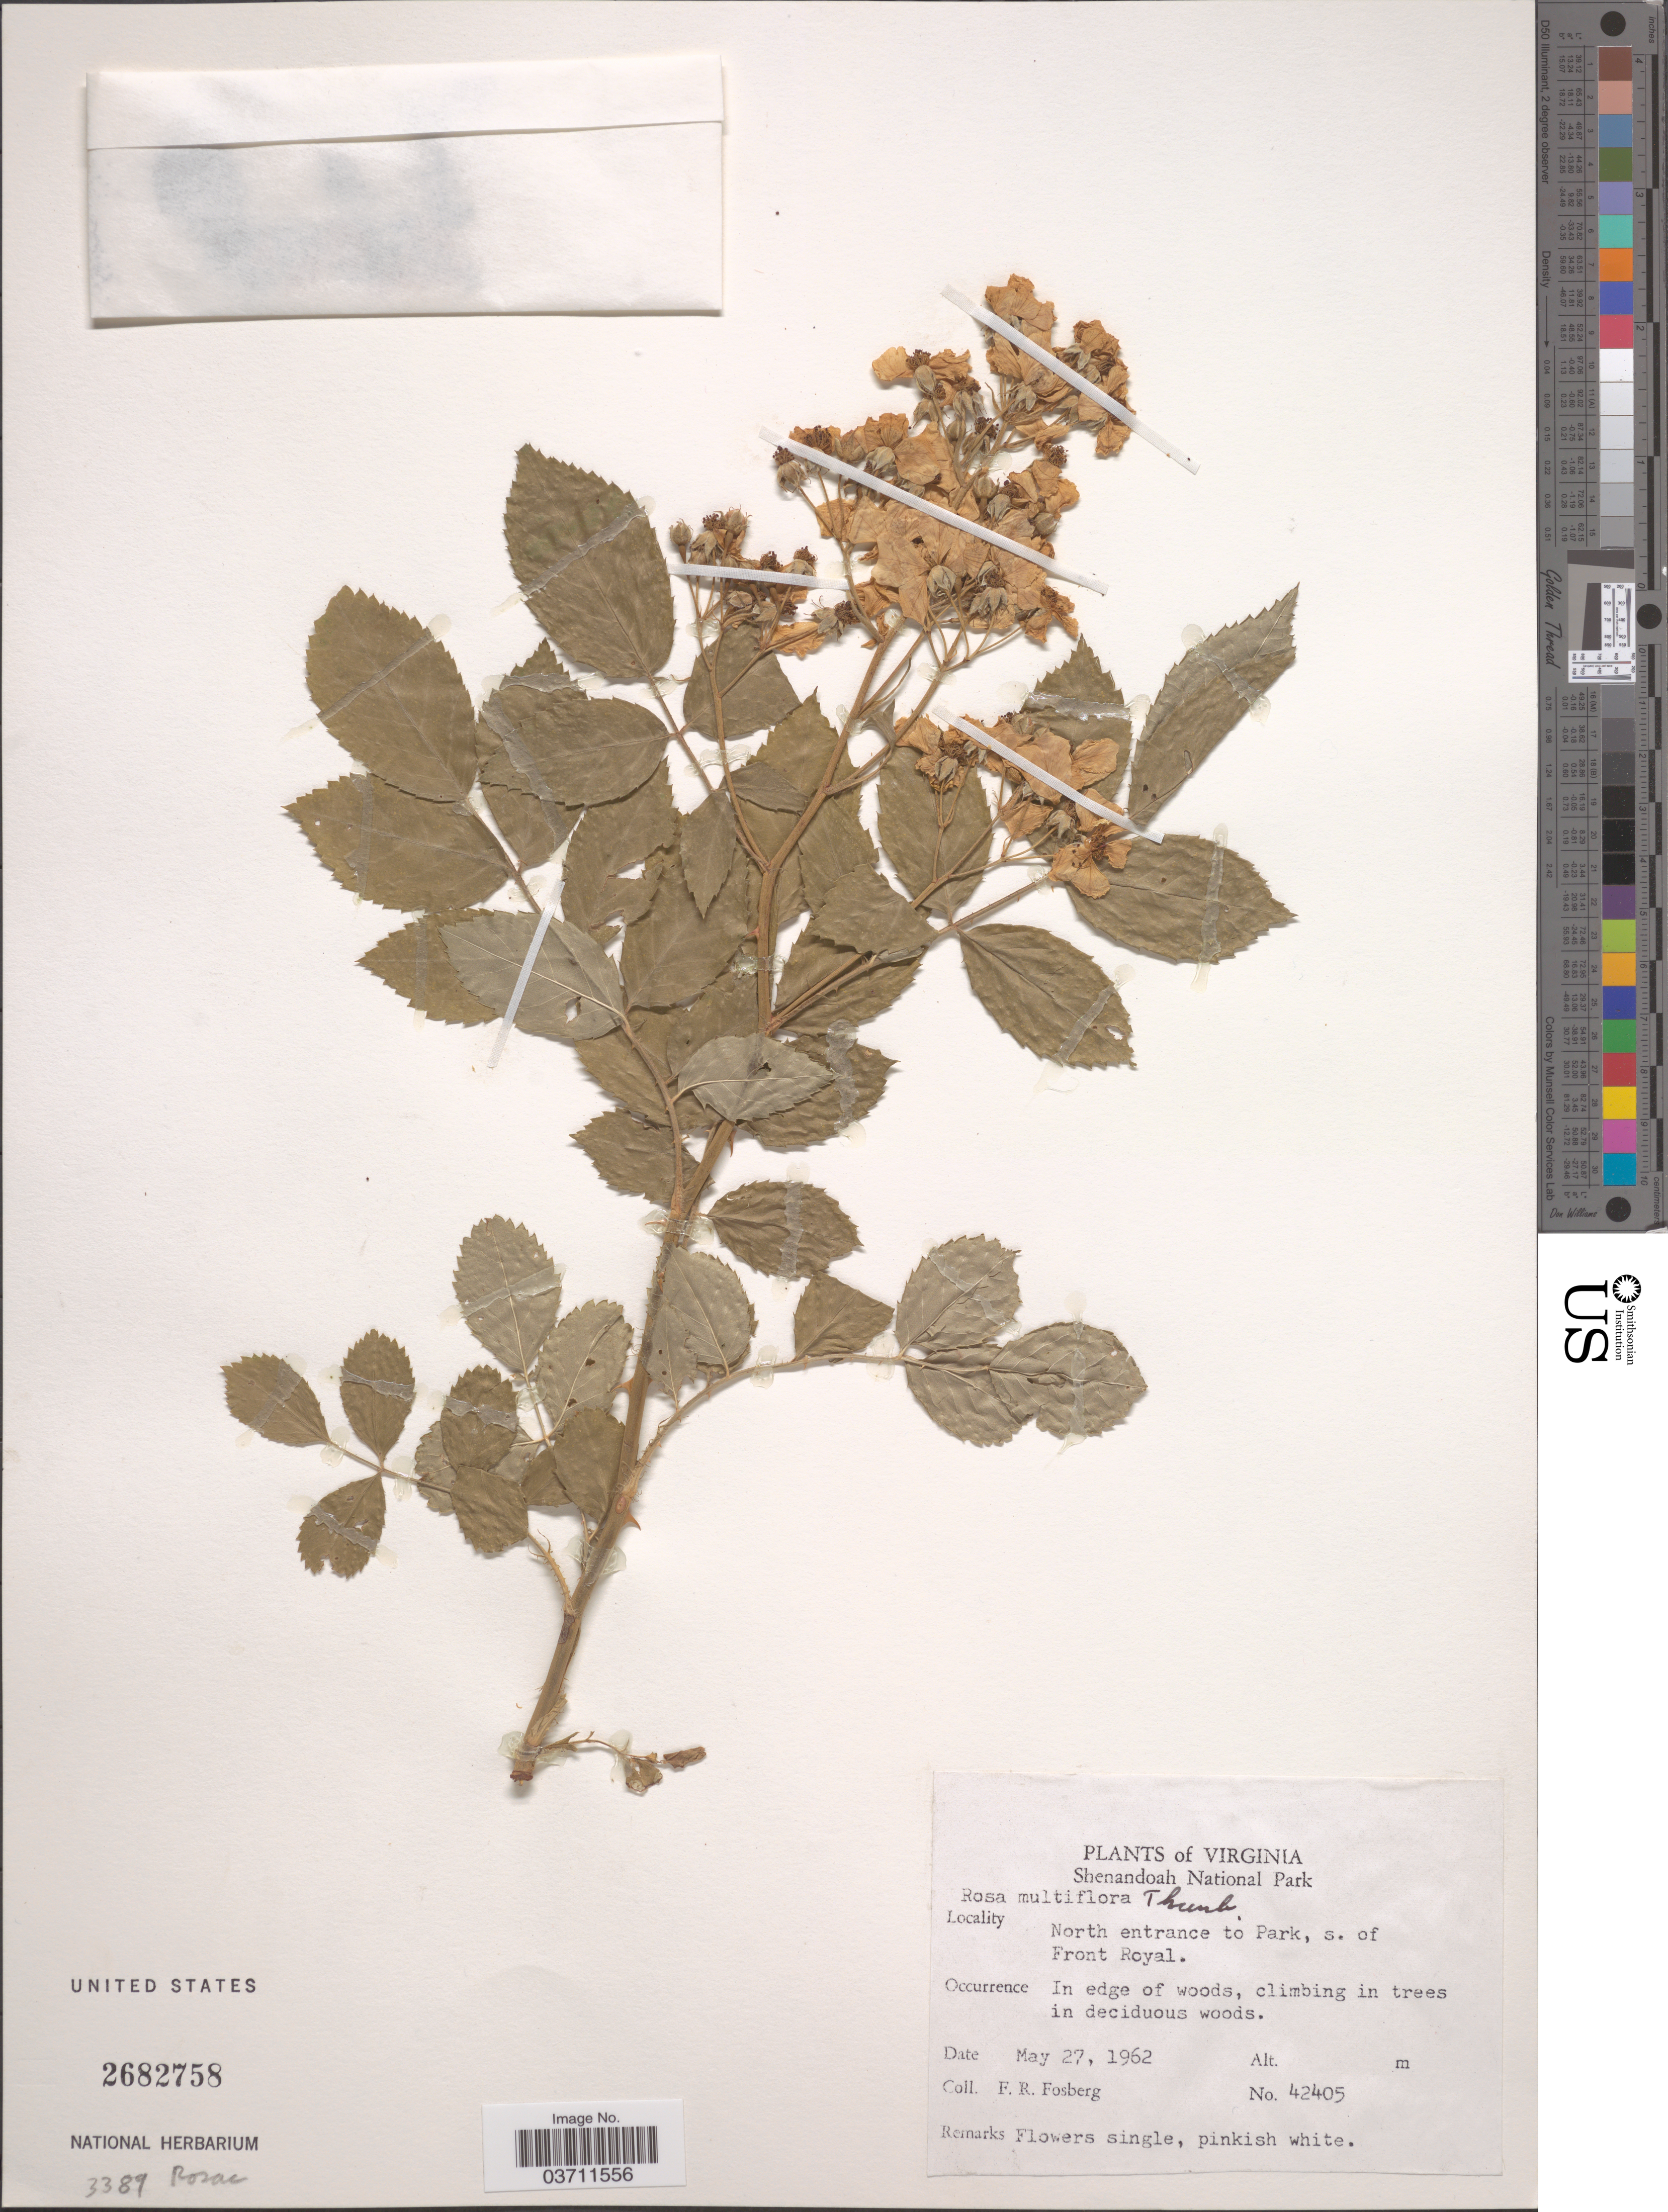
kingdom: Plantae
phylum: Tracheophyta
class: Magnoliopsida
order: Rosales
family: Rosaceae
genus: Rosa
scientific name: Rosa multiflora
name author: Thunb.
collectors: F. R. Fosberg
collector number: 42405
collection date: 1962-05-27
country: United States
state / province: Virginia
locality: Shenandoah National Park. North entrance to Park, s. of Front Royal.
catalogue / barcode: US 2682758